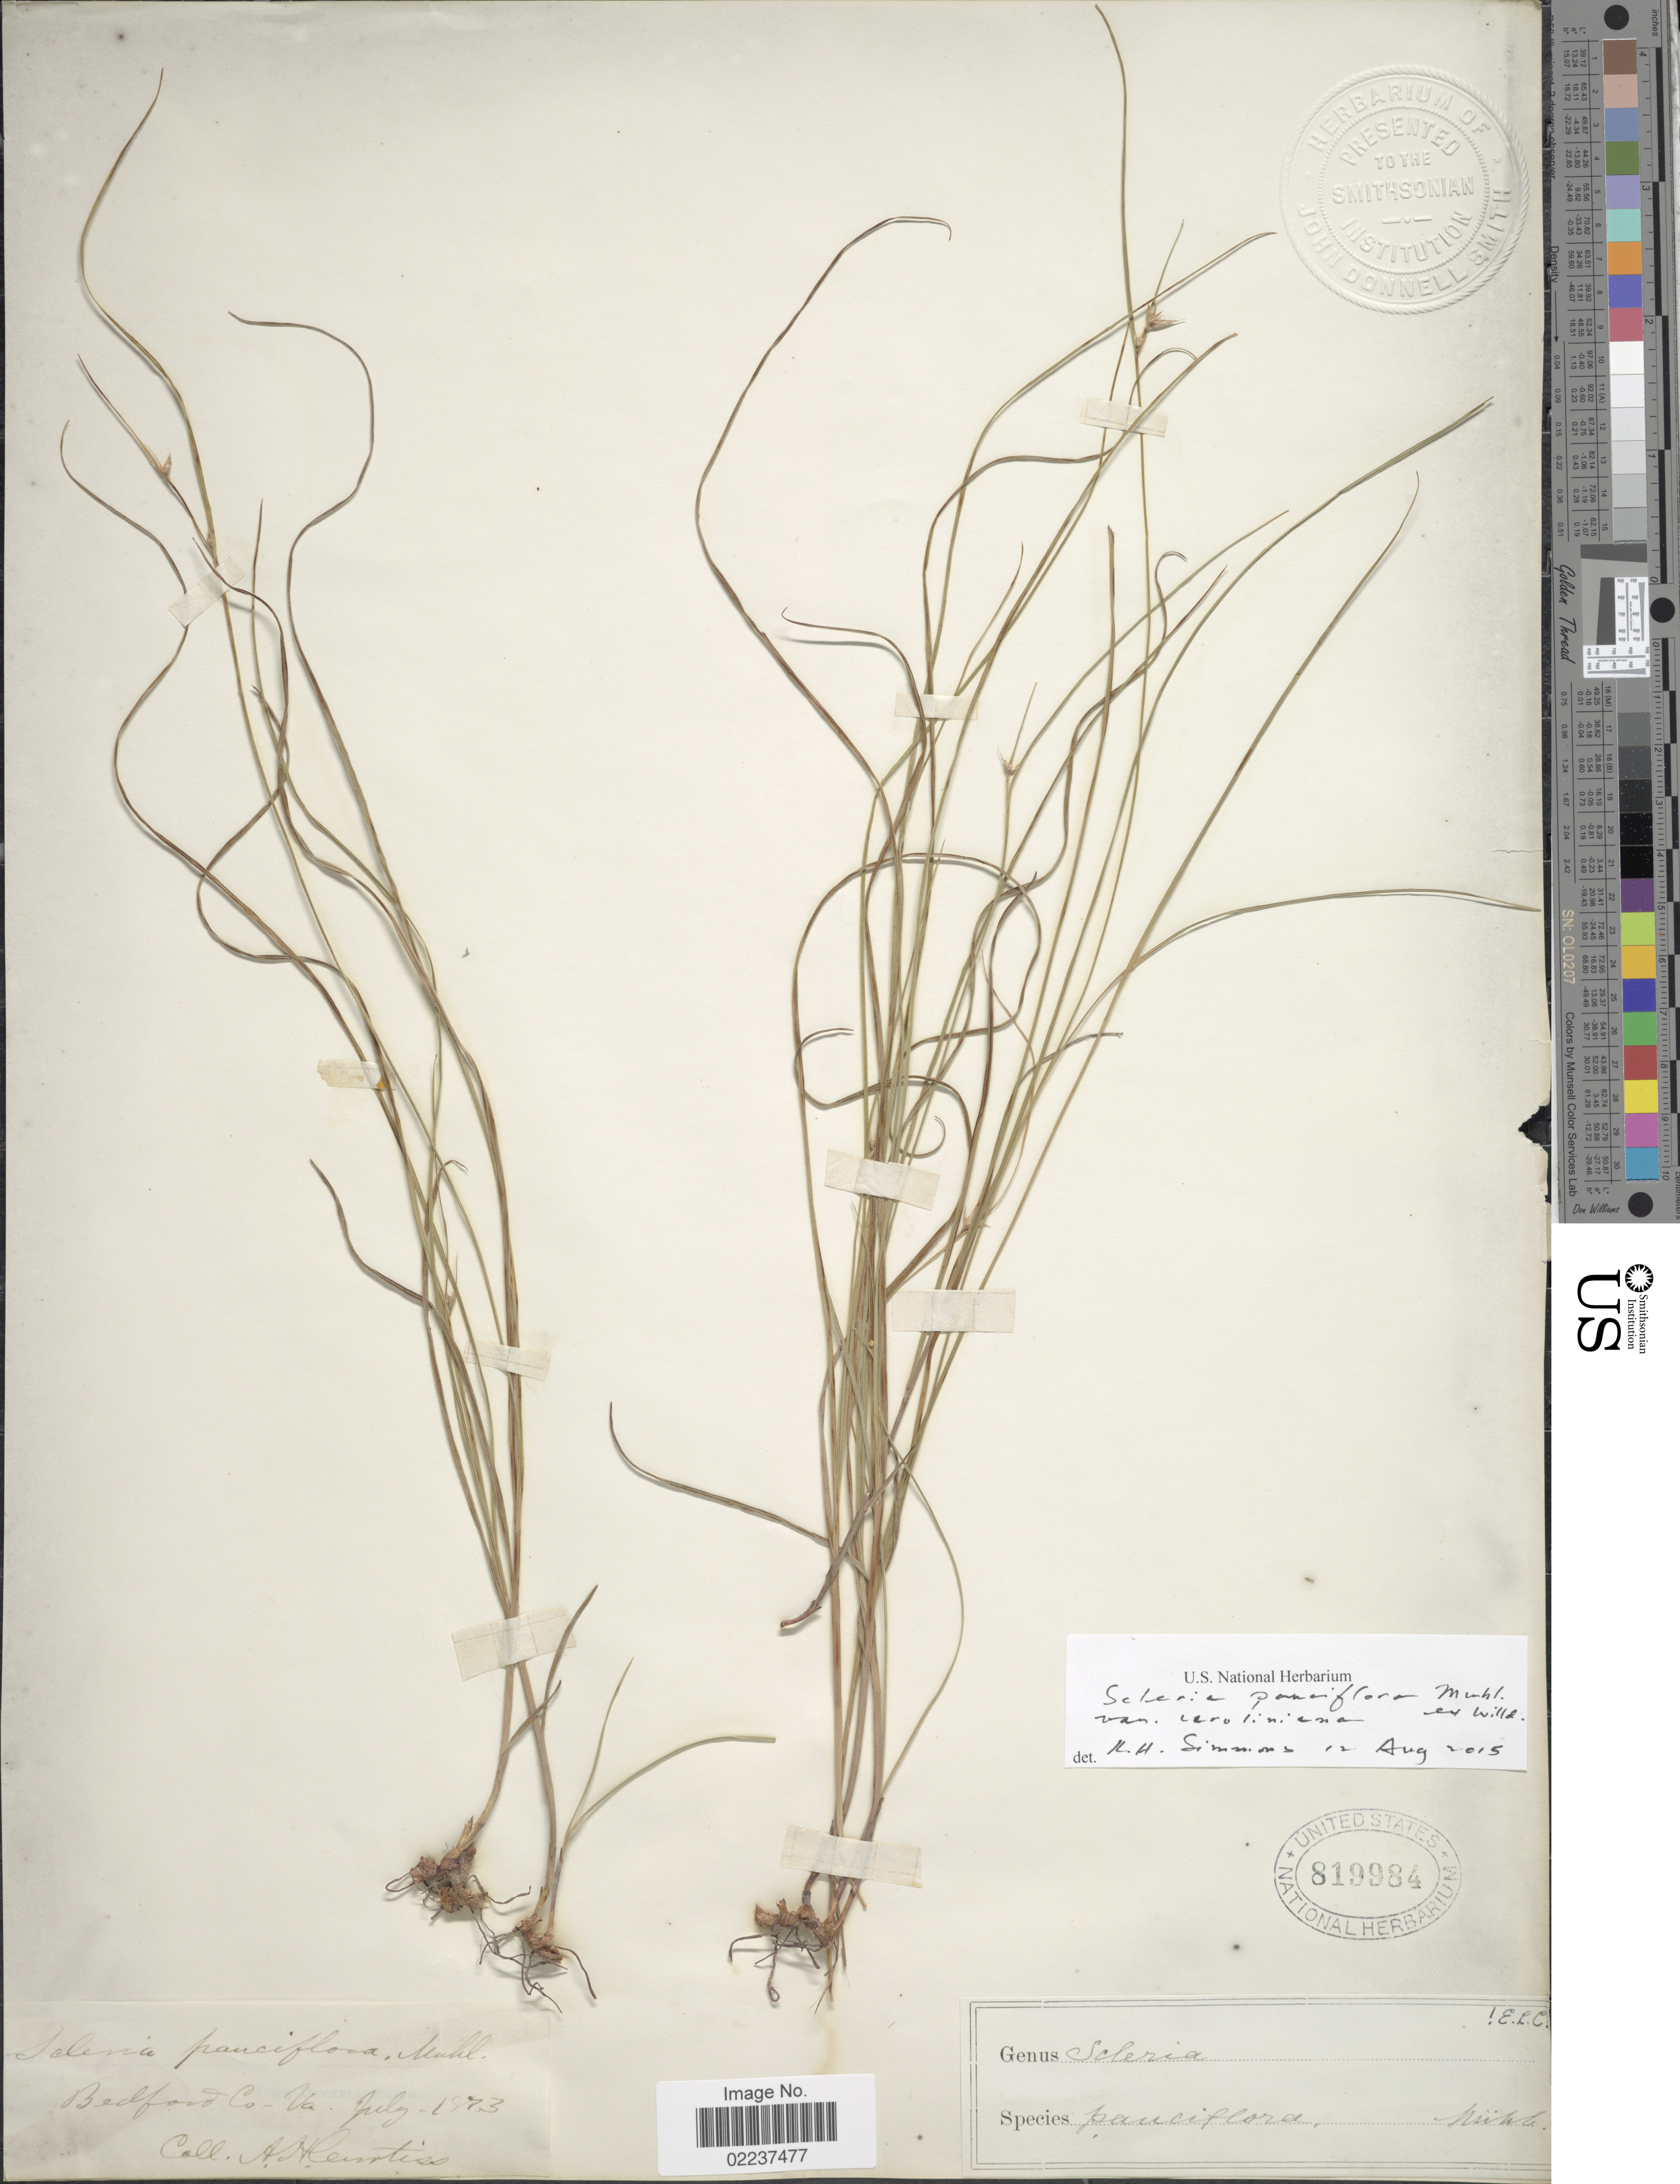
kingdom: Plantae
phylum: Tracheophyta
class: Liliopsida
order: Poales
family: Cyperaceae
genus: Scleria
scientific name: Scleria pauciflora var. caroliniana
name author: (Willd.) Alph. Wood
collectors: A. H. Curtiss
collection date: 1873-07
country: United States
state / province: Virginia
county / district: Bedford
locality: Bedford Co.,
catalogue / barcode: US 819984